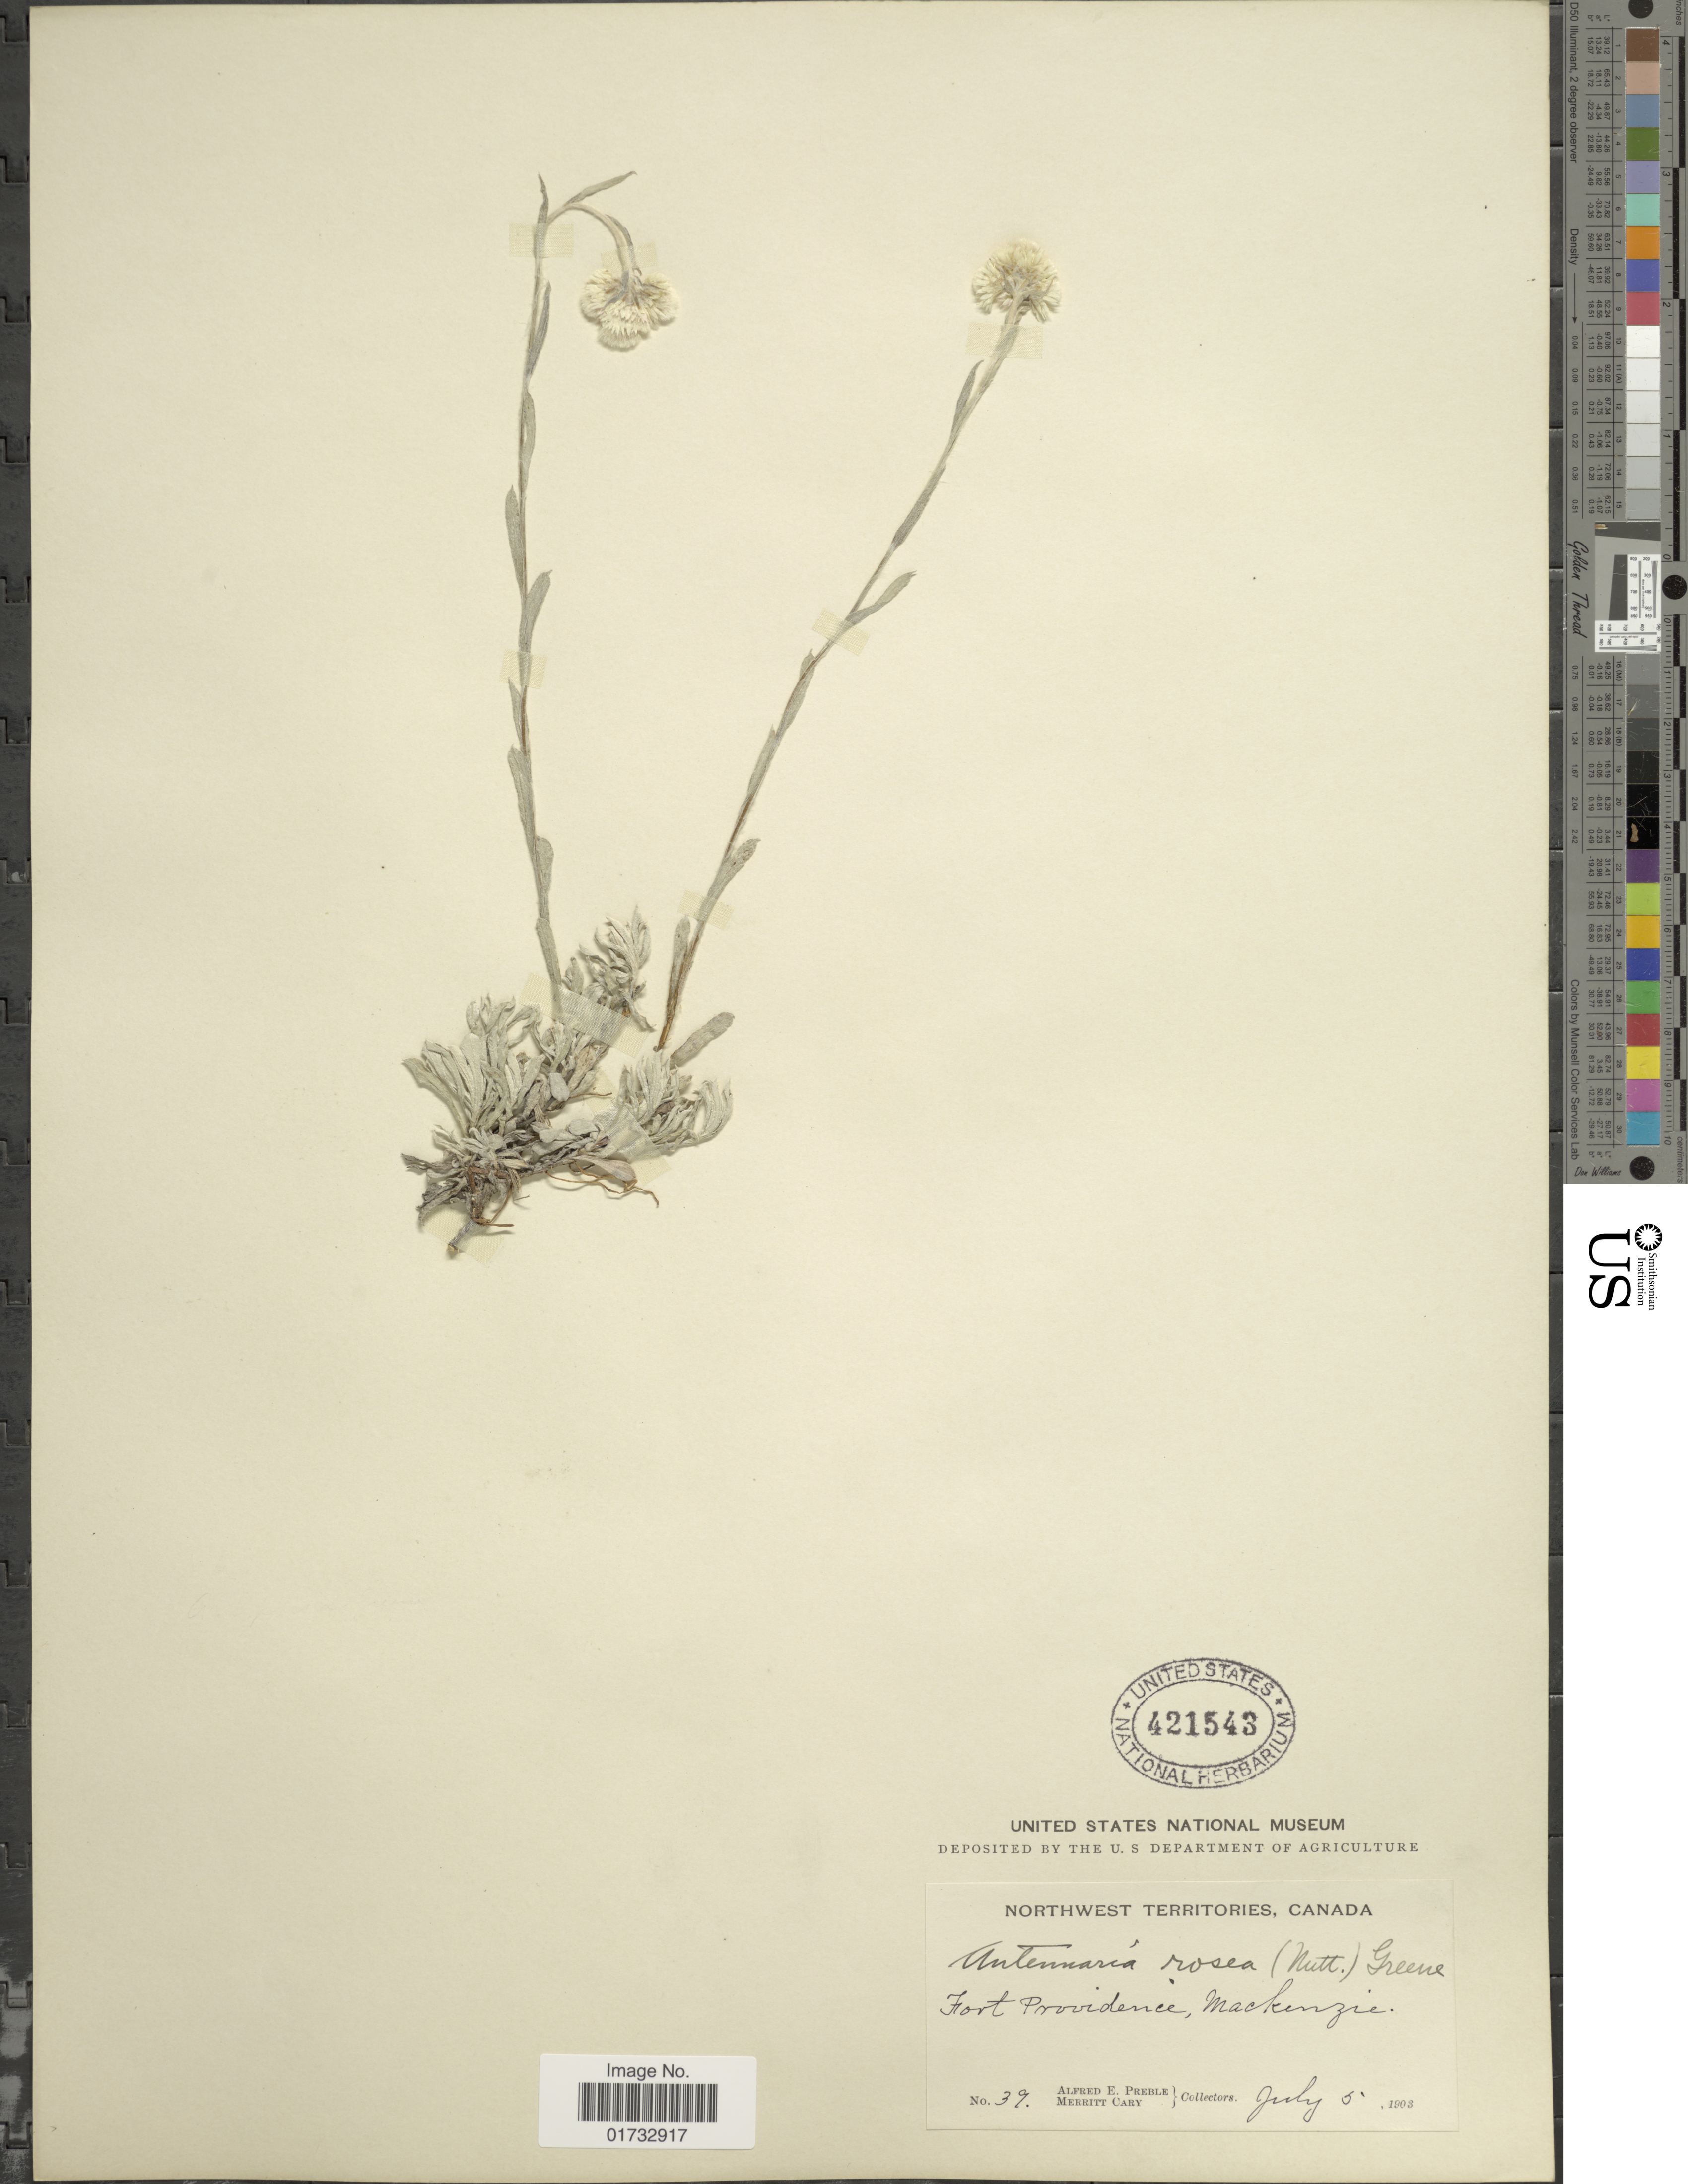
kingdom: Plantae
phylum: Tracheophyta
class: Magnoliopsida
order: Asterales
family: Asteraceae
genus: Antennaria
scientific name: Antennaria rosea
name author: Greene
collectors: A. Preble & M. Cary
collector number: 39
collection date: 1903-07-05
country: Canada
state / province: Northwest Territories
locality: Fort Providence, Mackenzie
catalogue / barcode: US 421543